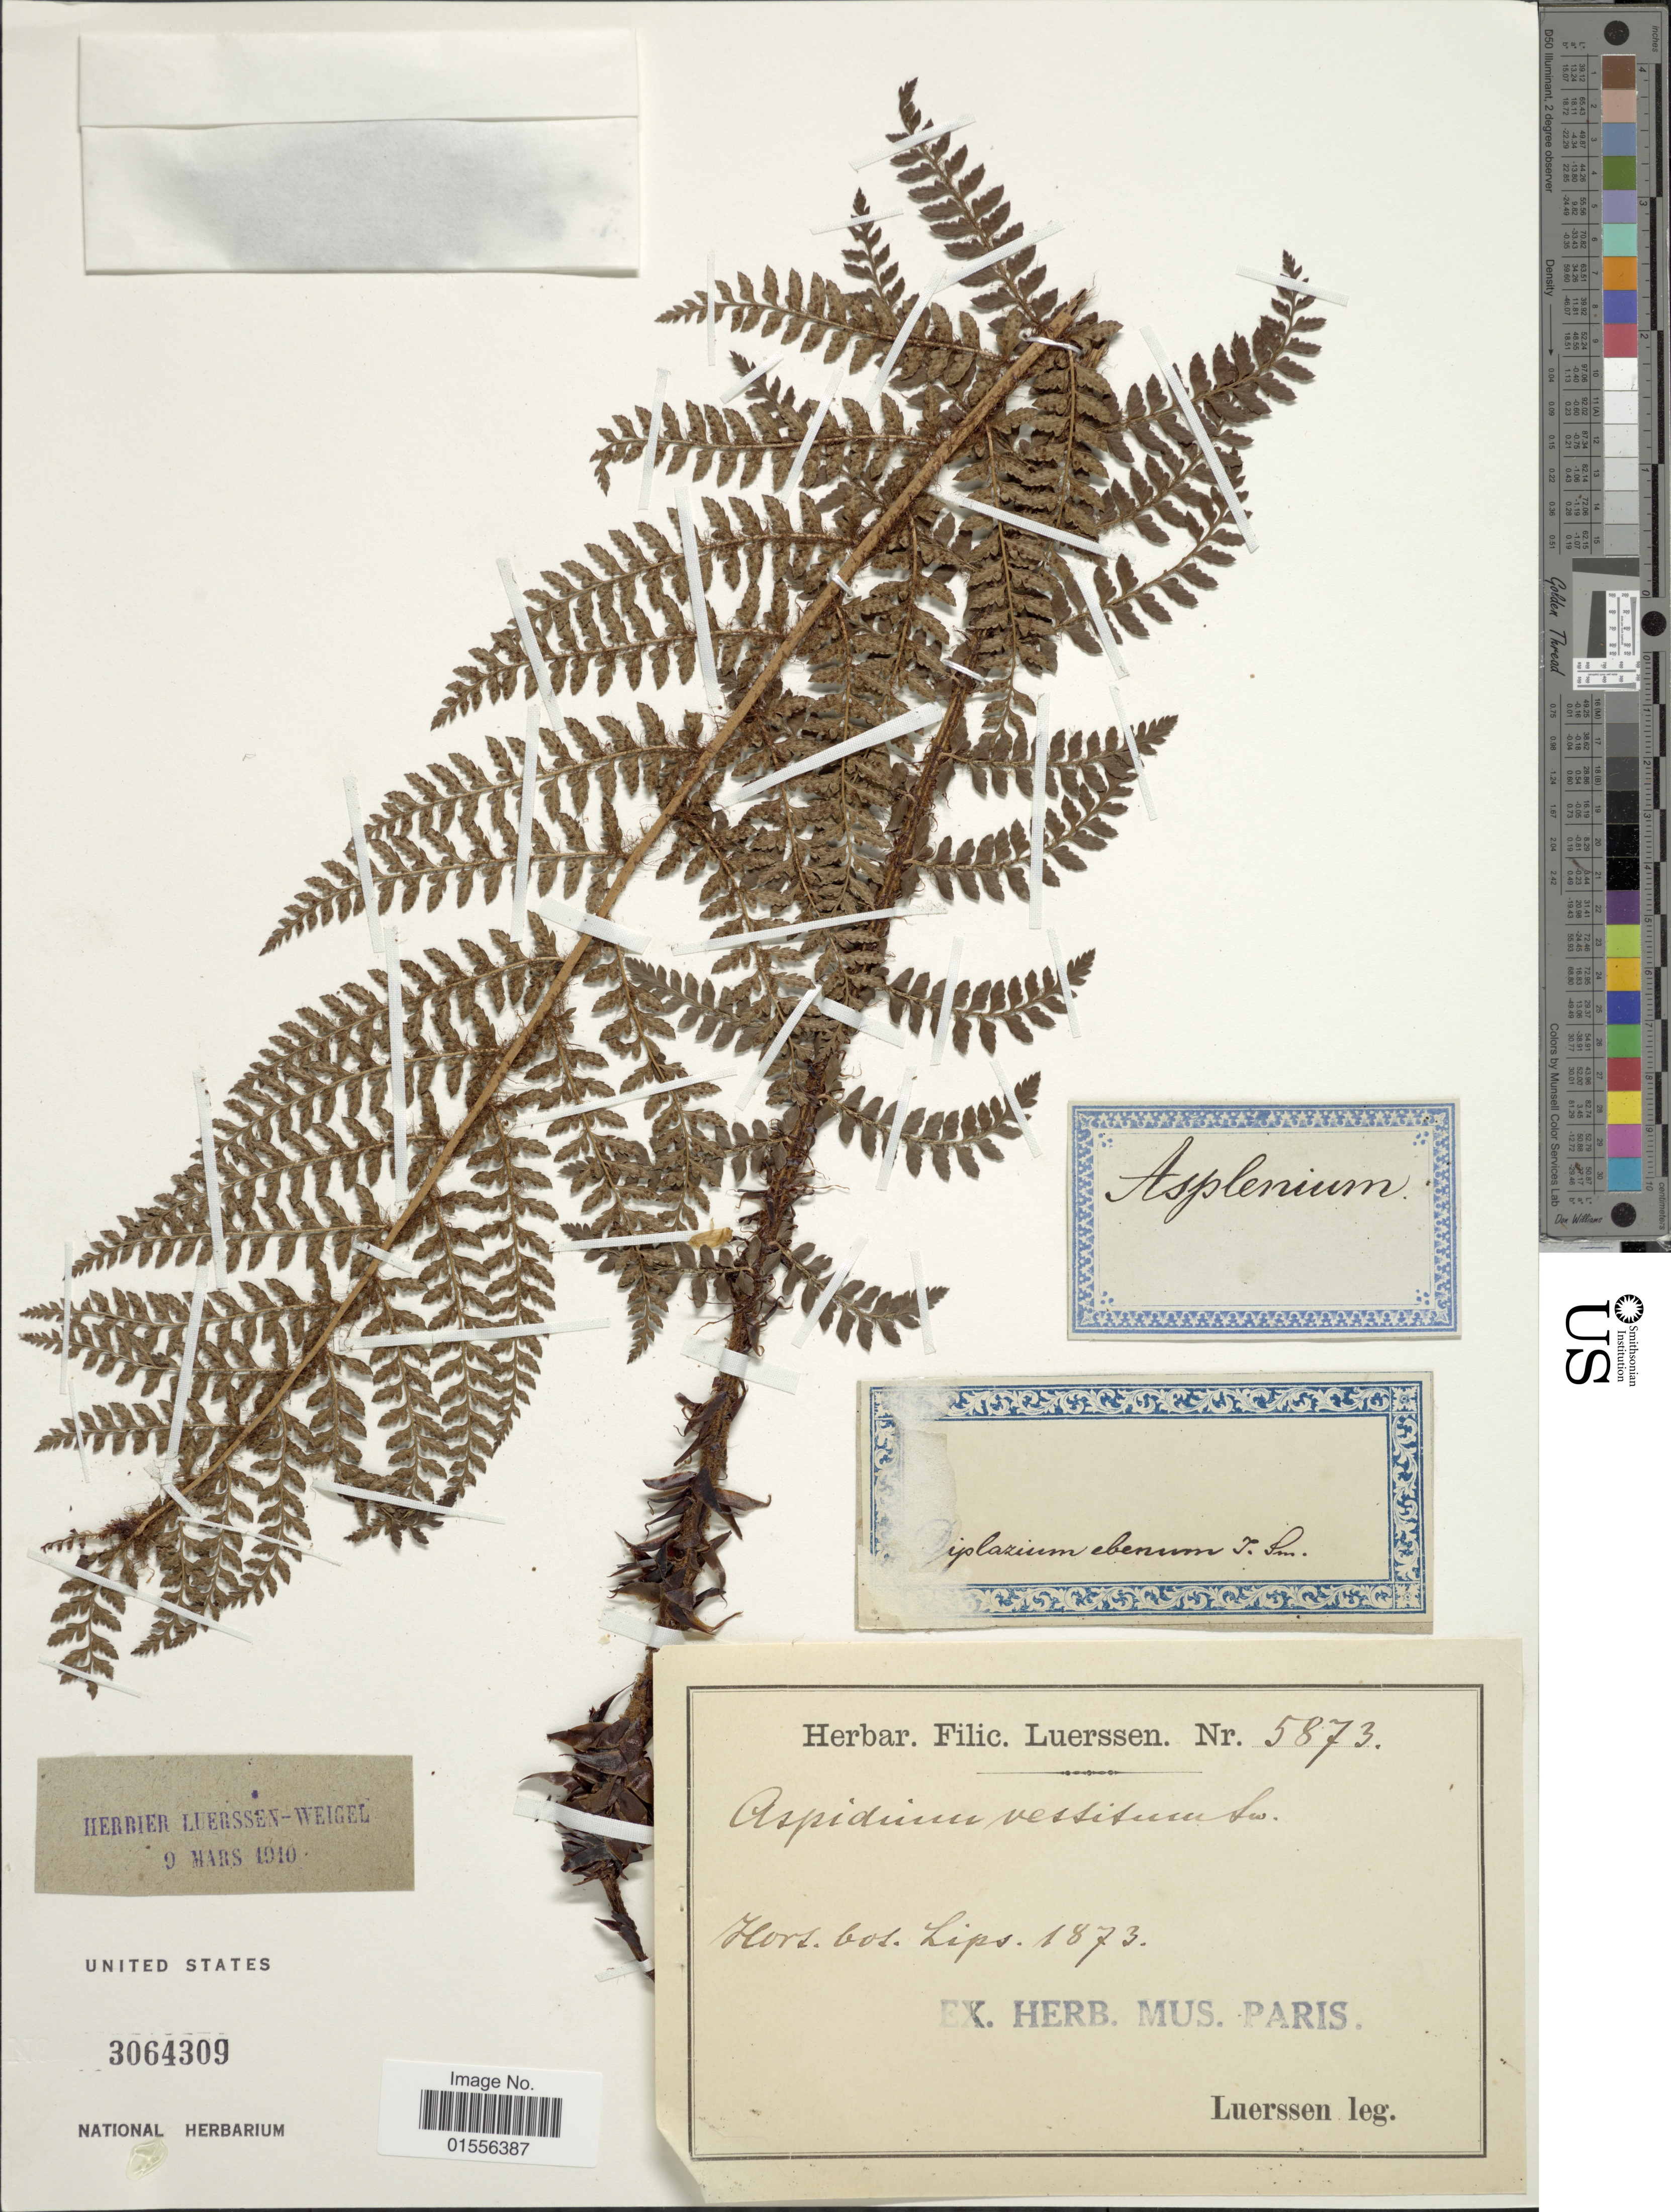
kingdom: Plantae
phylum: Tracheophyta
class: Polypodiopsida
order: Polypodiales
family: Dryopteridaceae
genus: Polystichum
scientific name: Polystichum vestitum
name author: (Sw.) C. Presl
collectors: Luerssen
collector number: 5873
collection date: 1873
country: Germany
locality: Hort Bot Lips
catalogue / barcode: US 3064309